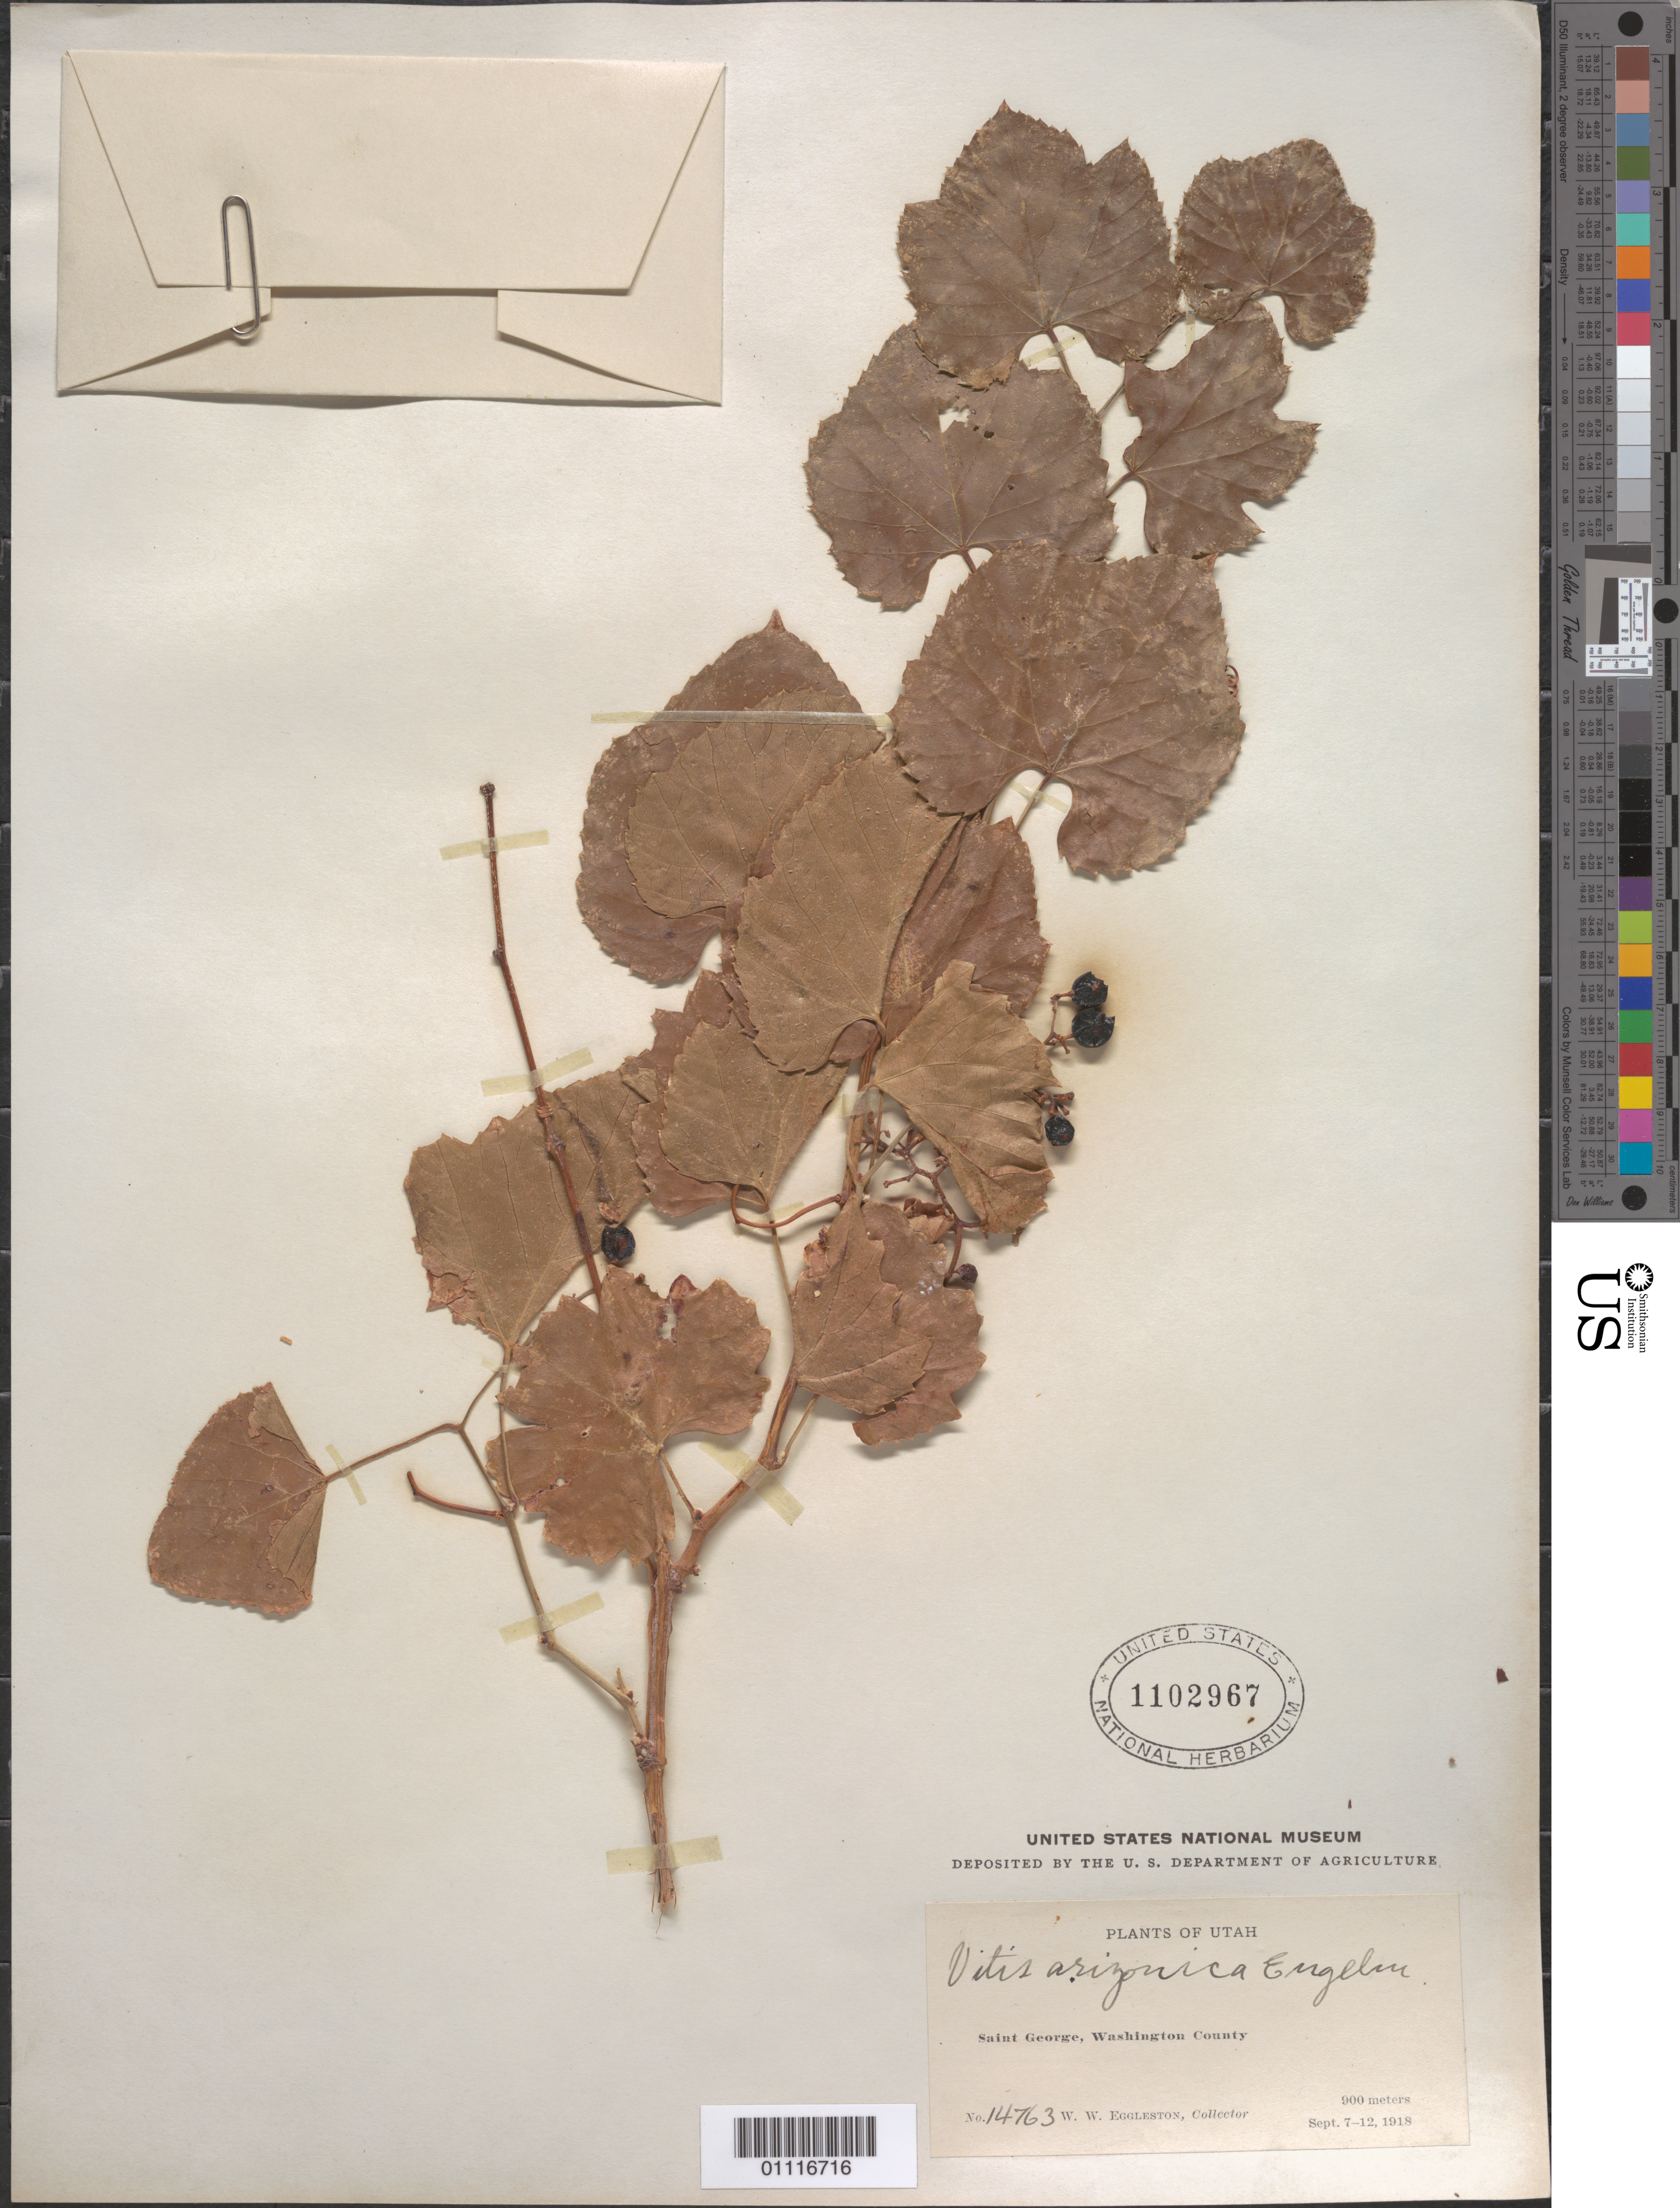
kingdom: Plantae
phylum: Tracheophyta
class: Magnoliopsida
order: Vitales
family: Vitaceae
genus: Vitis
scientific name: Vitis arizonica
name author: Engelm.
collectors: W. W. Eggleston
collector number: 14763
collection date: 1918-09-07/1918-09-12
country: United States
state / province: Utah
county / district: Washington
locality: Saint george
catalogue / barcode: US 1102967